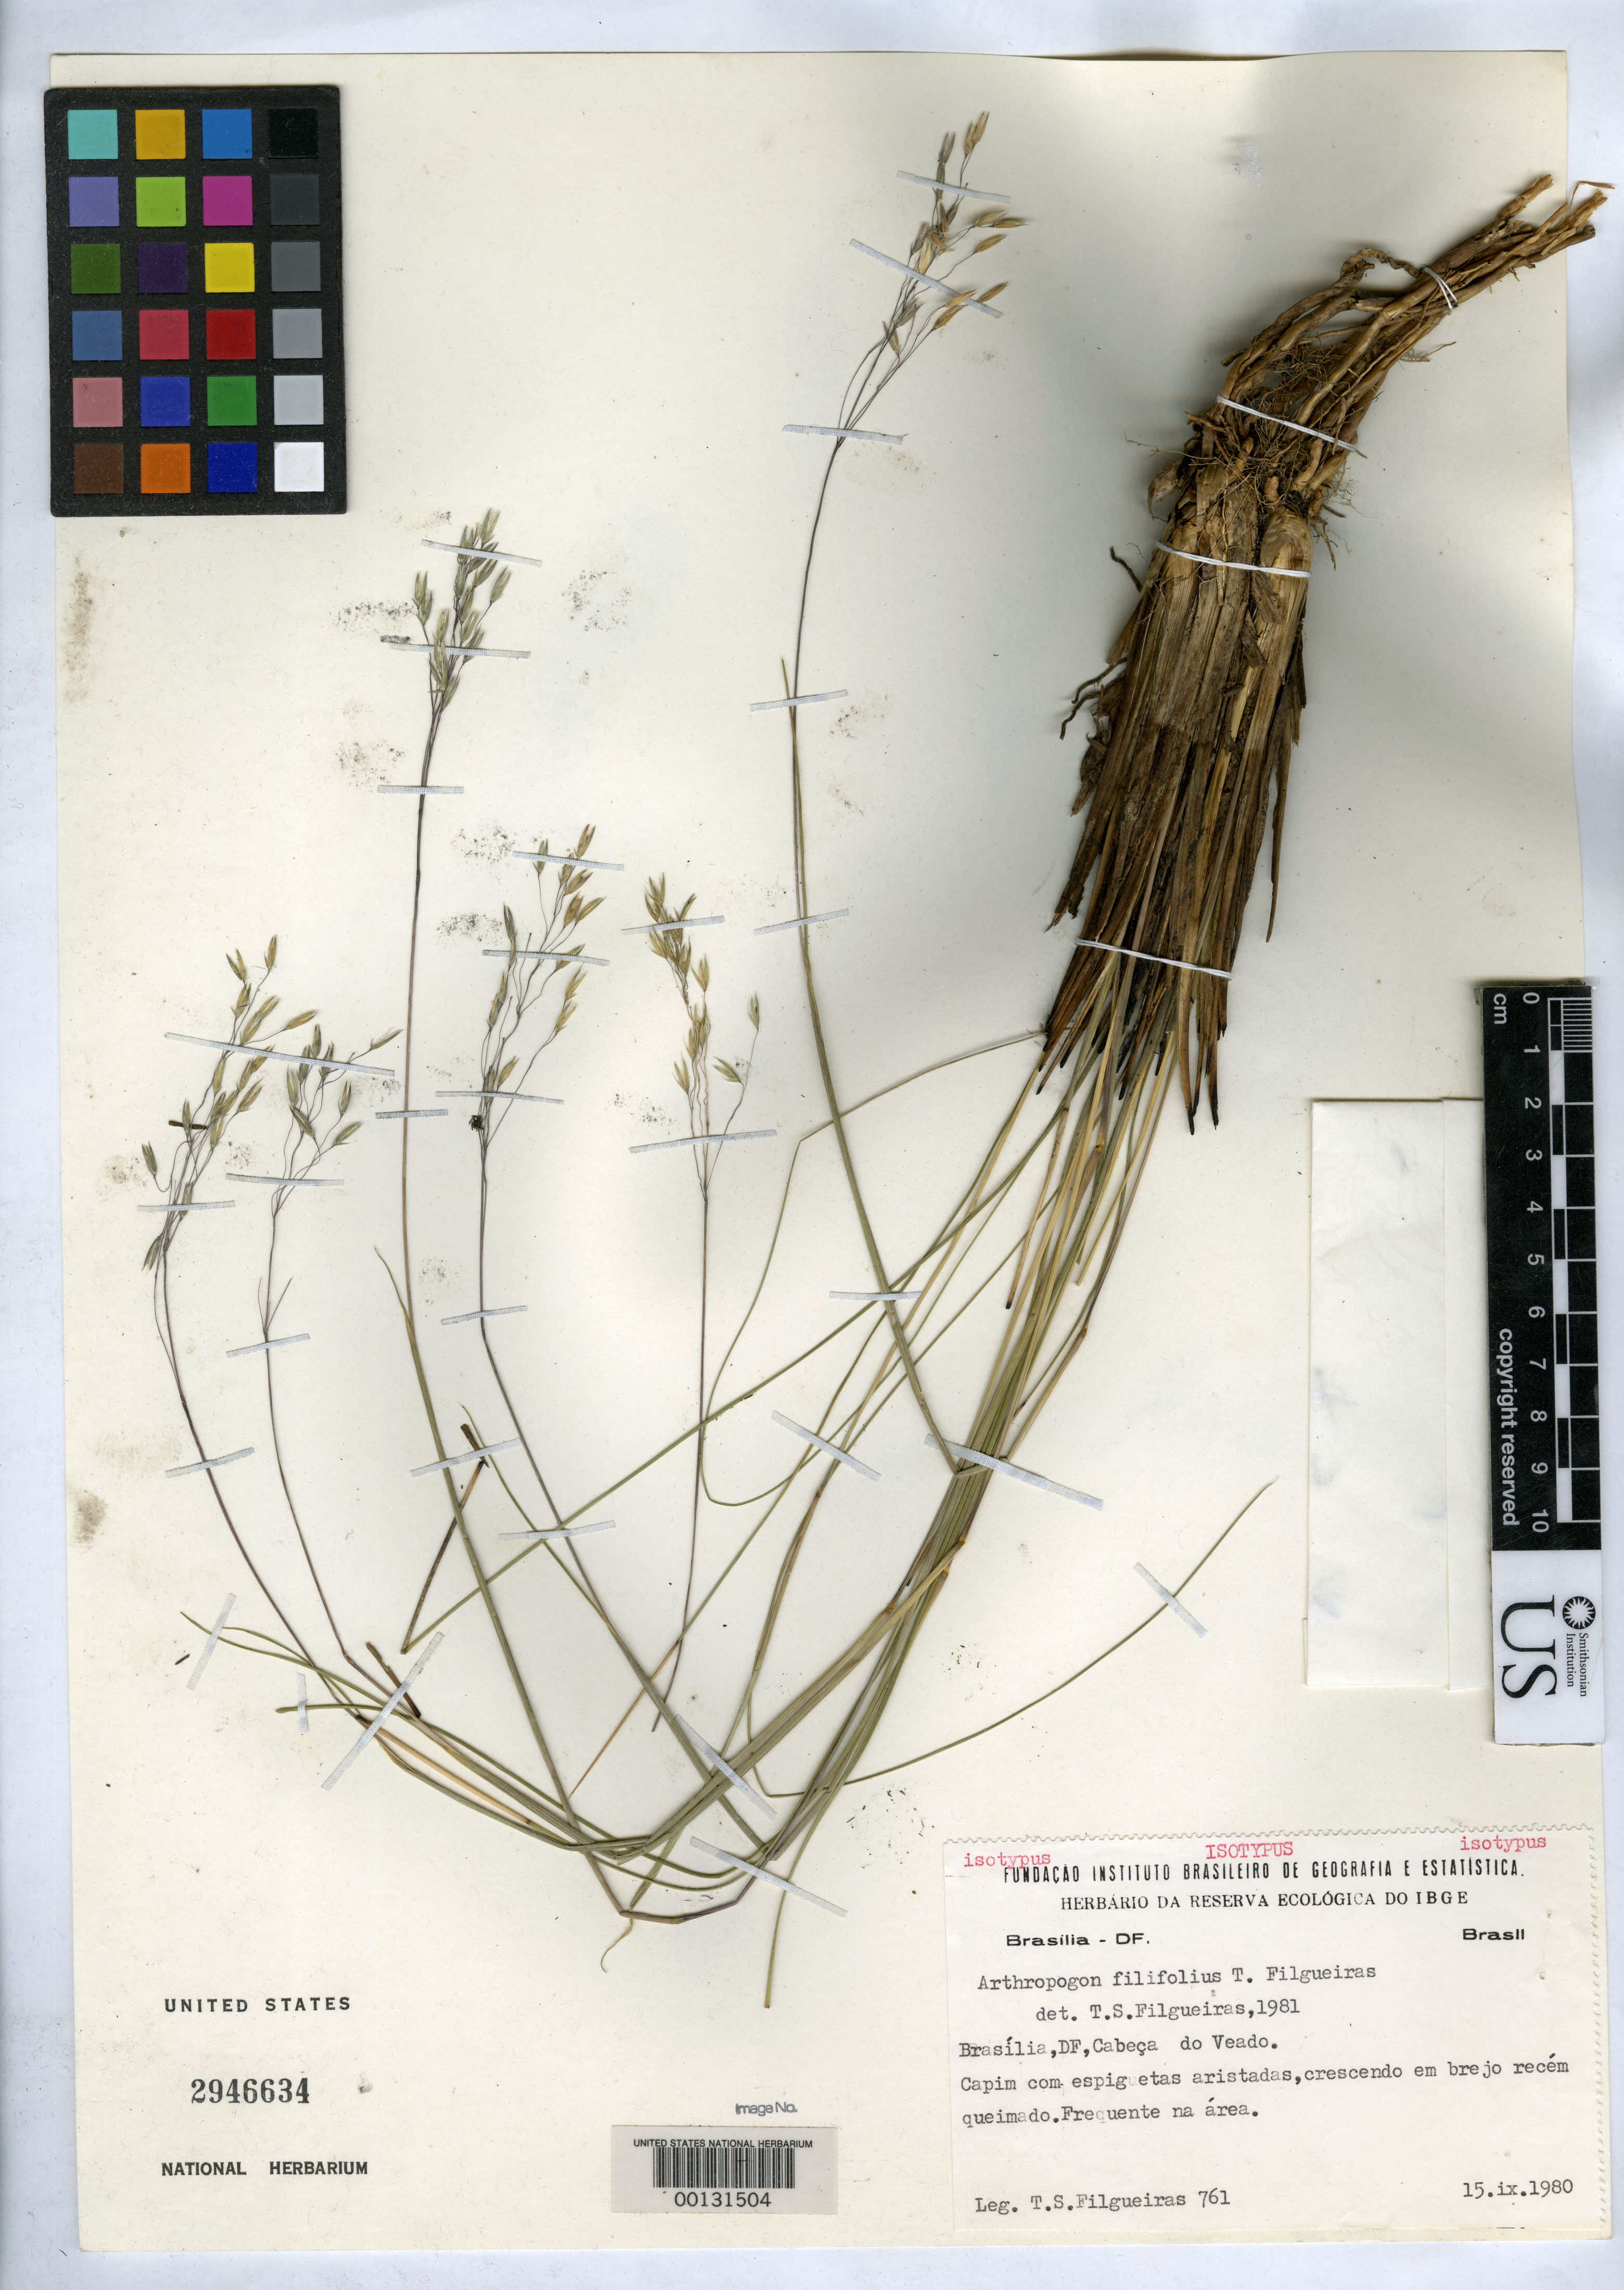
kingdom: Plantae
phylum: Tracheophyta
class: Liliopsida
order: Poales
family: Poaceae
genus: Arthropogon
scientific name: Arthropogon filifolius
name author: Filg.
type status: Isotype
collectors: T. S. Filgueiras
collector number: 761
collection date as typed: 15 Sep 1980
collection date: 1980-09-15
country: Brazil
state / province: Distrito Federal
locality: Cabeca do Veado.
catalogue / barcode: US 2946634